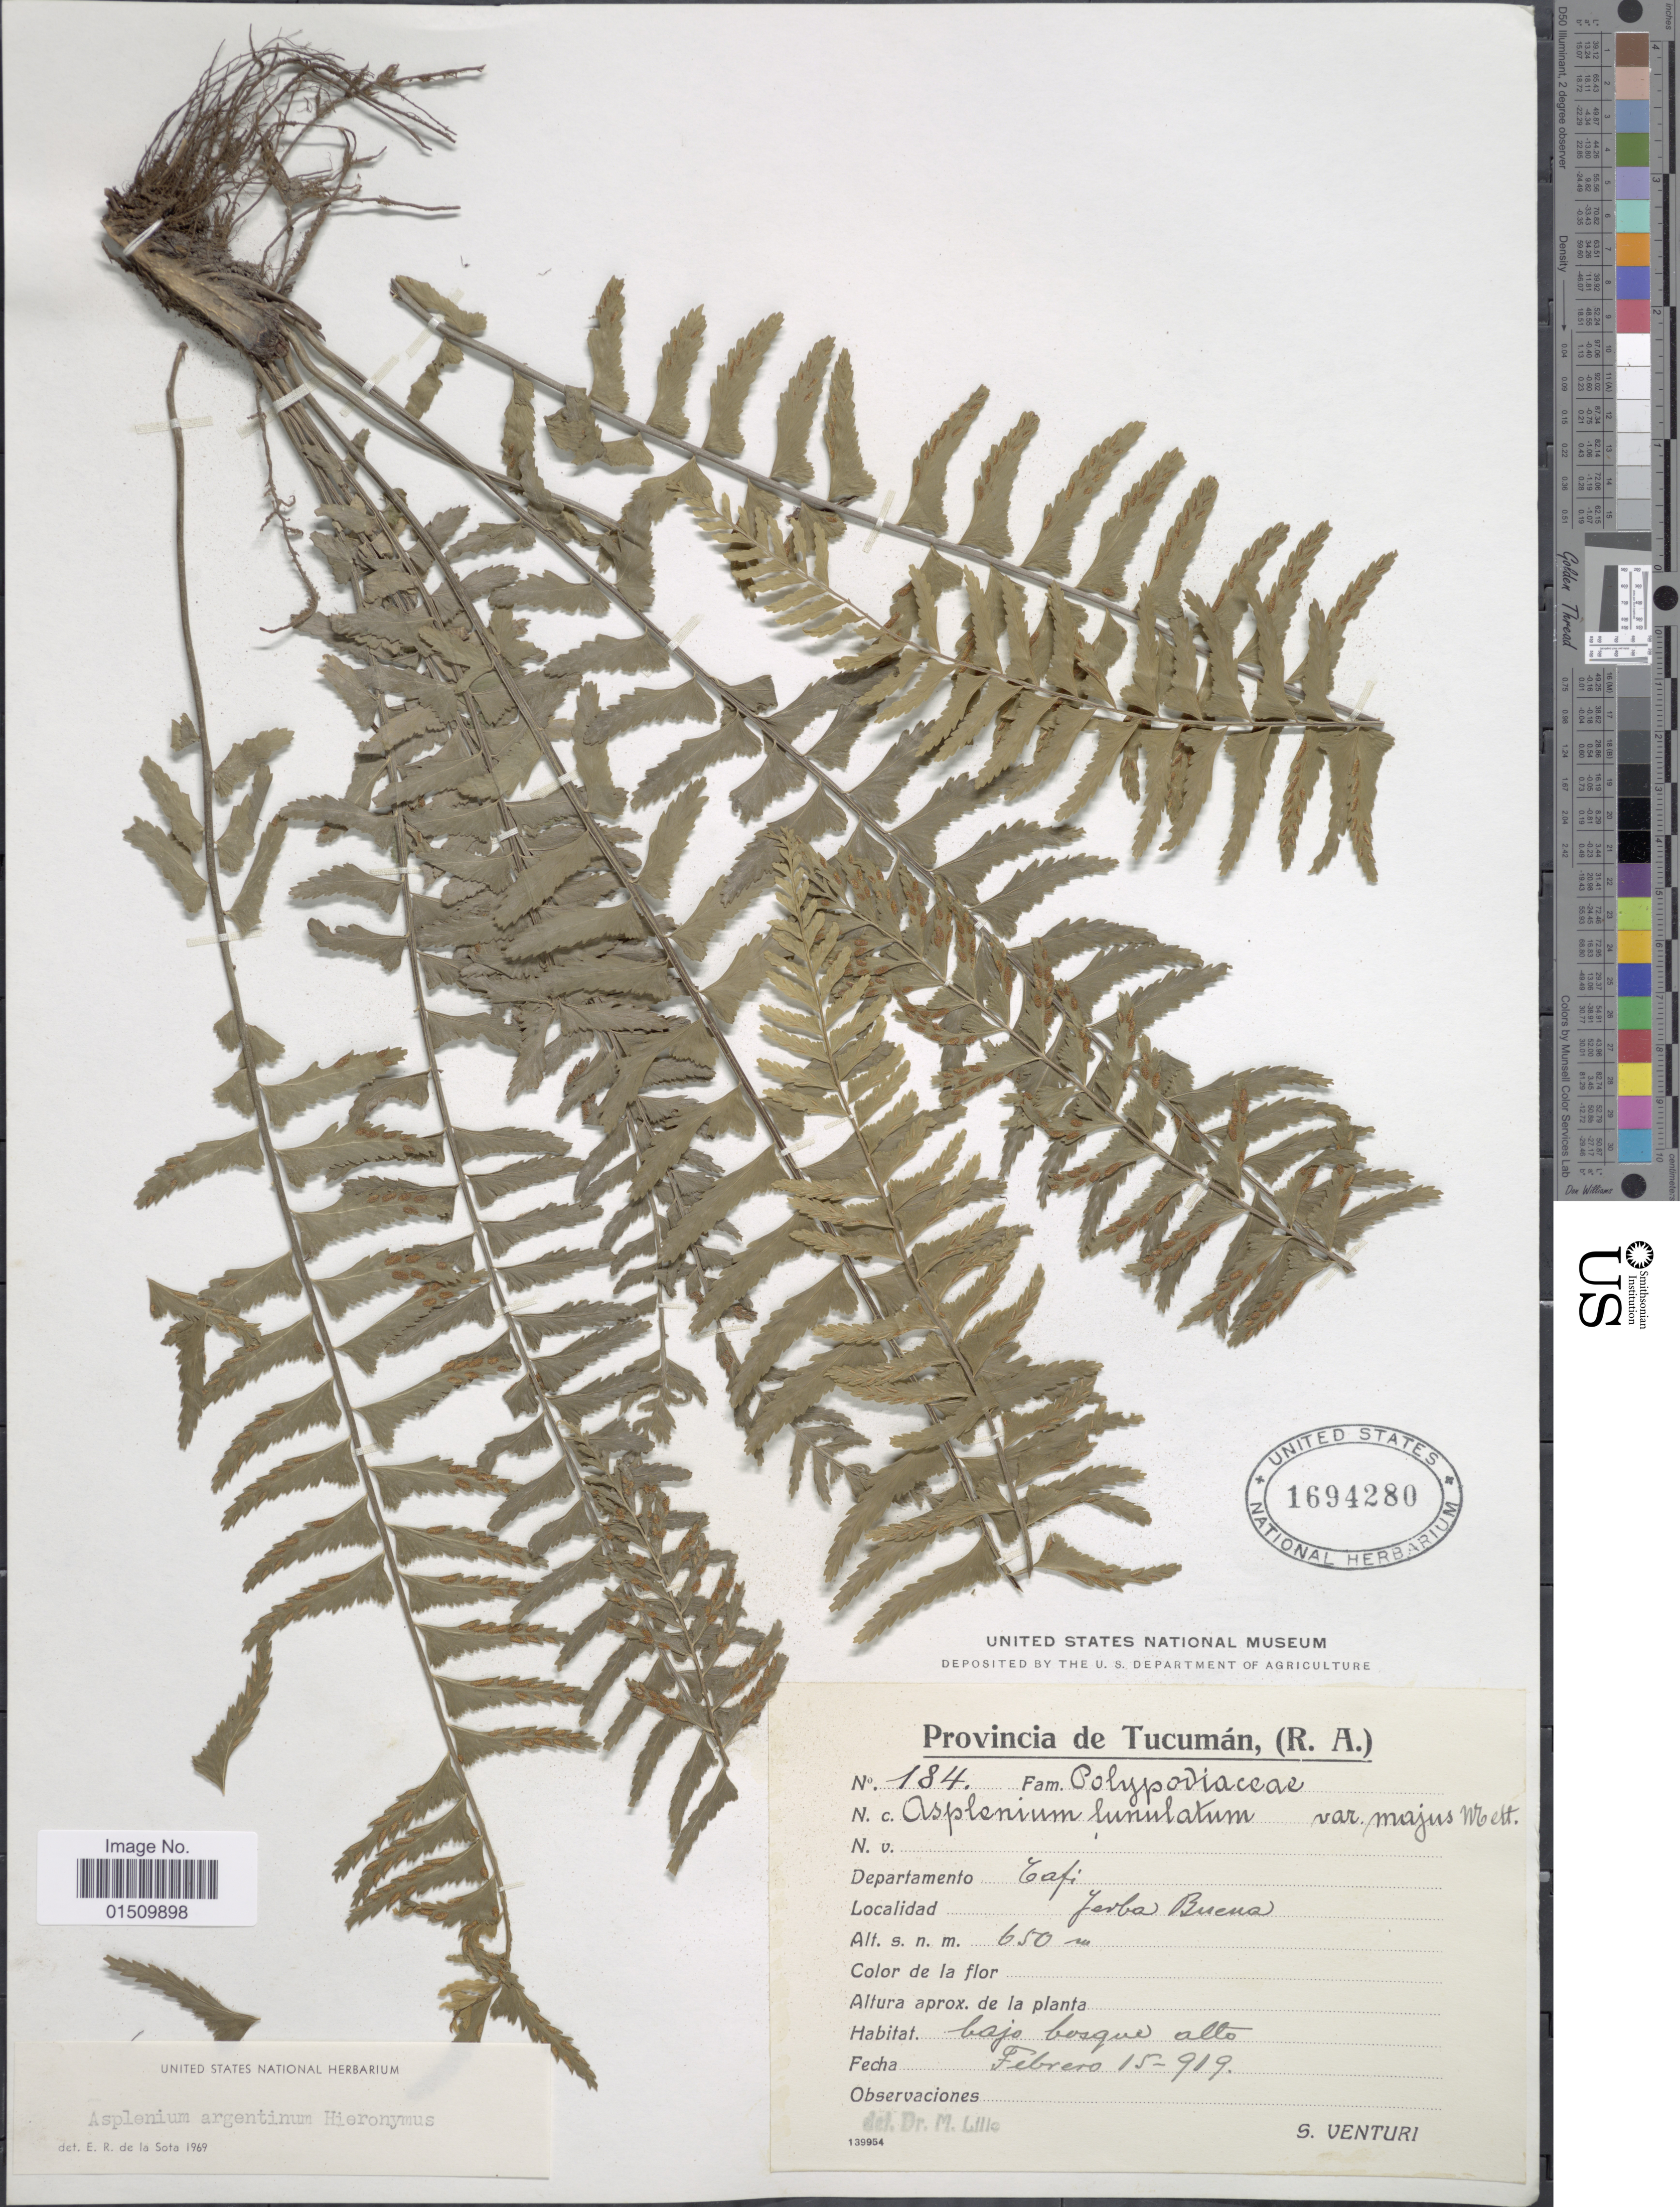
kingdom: Plantae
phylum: Tracheophyta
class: Polypodiopsida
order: Polypodiales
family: Aspleniaceae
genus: Asplenium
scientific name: Asplenium argentinum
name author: Hieron.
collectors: S. Venturi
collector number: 184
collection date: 1919-02-15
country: Argentina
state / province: Tucuman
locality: Departamento Tafi, Yerba Buena.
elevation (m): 650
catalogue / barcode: US 1694280